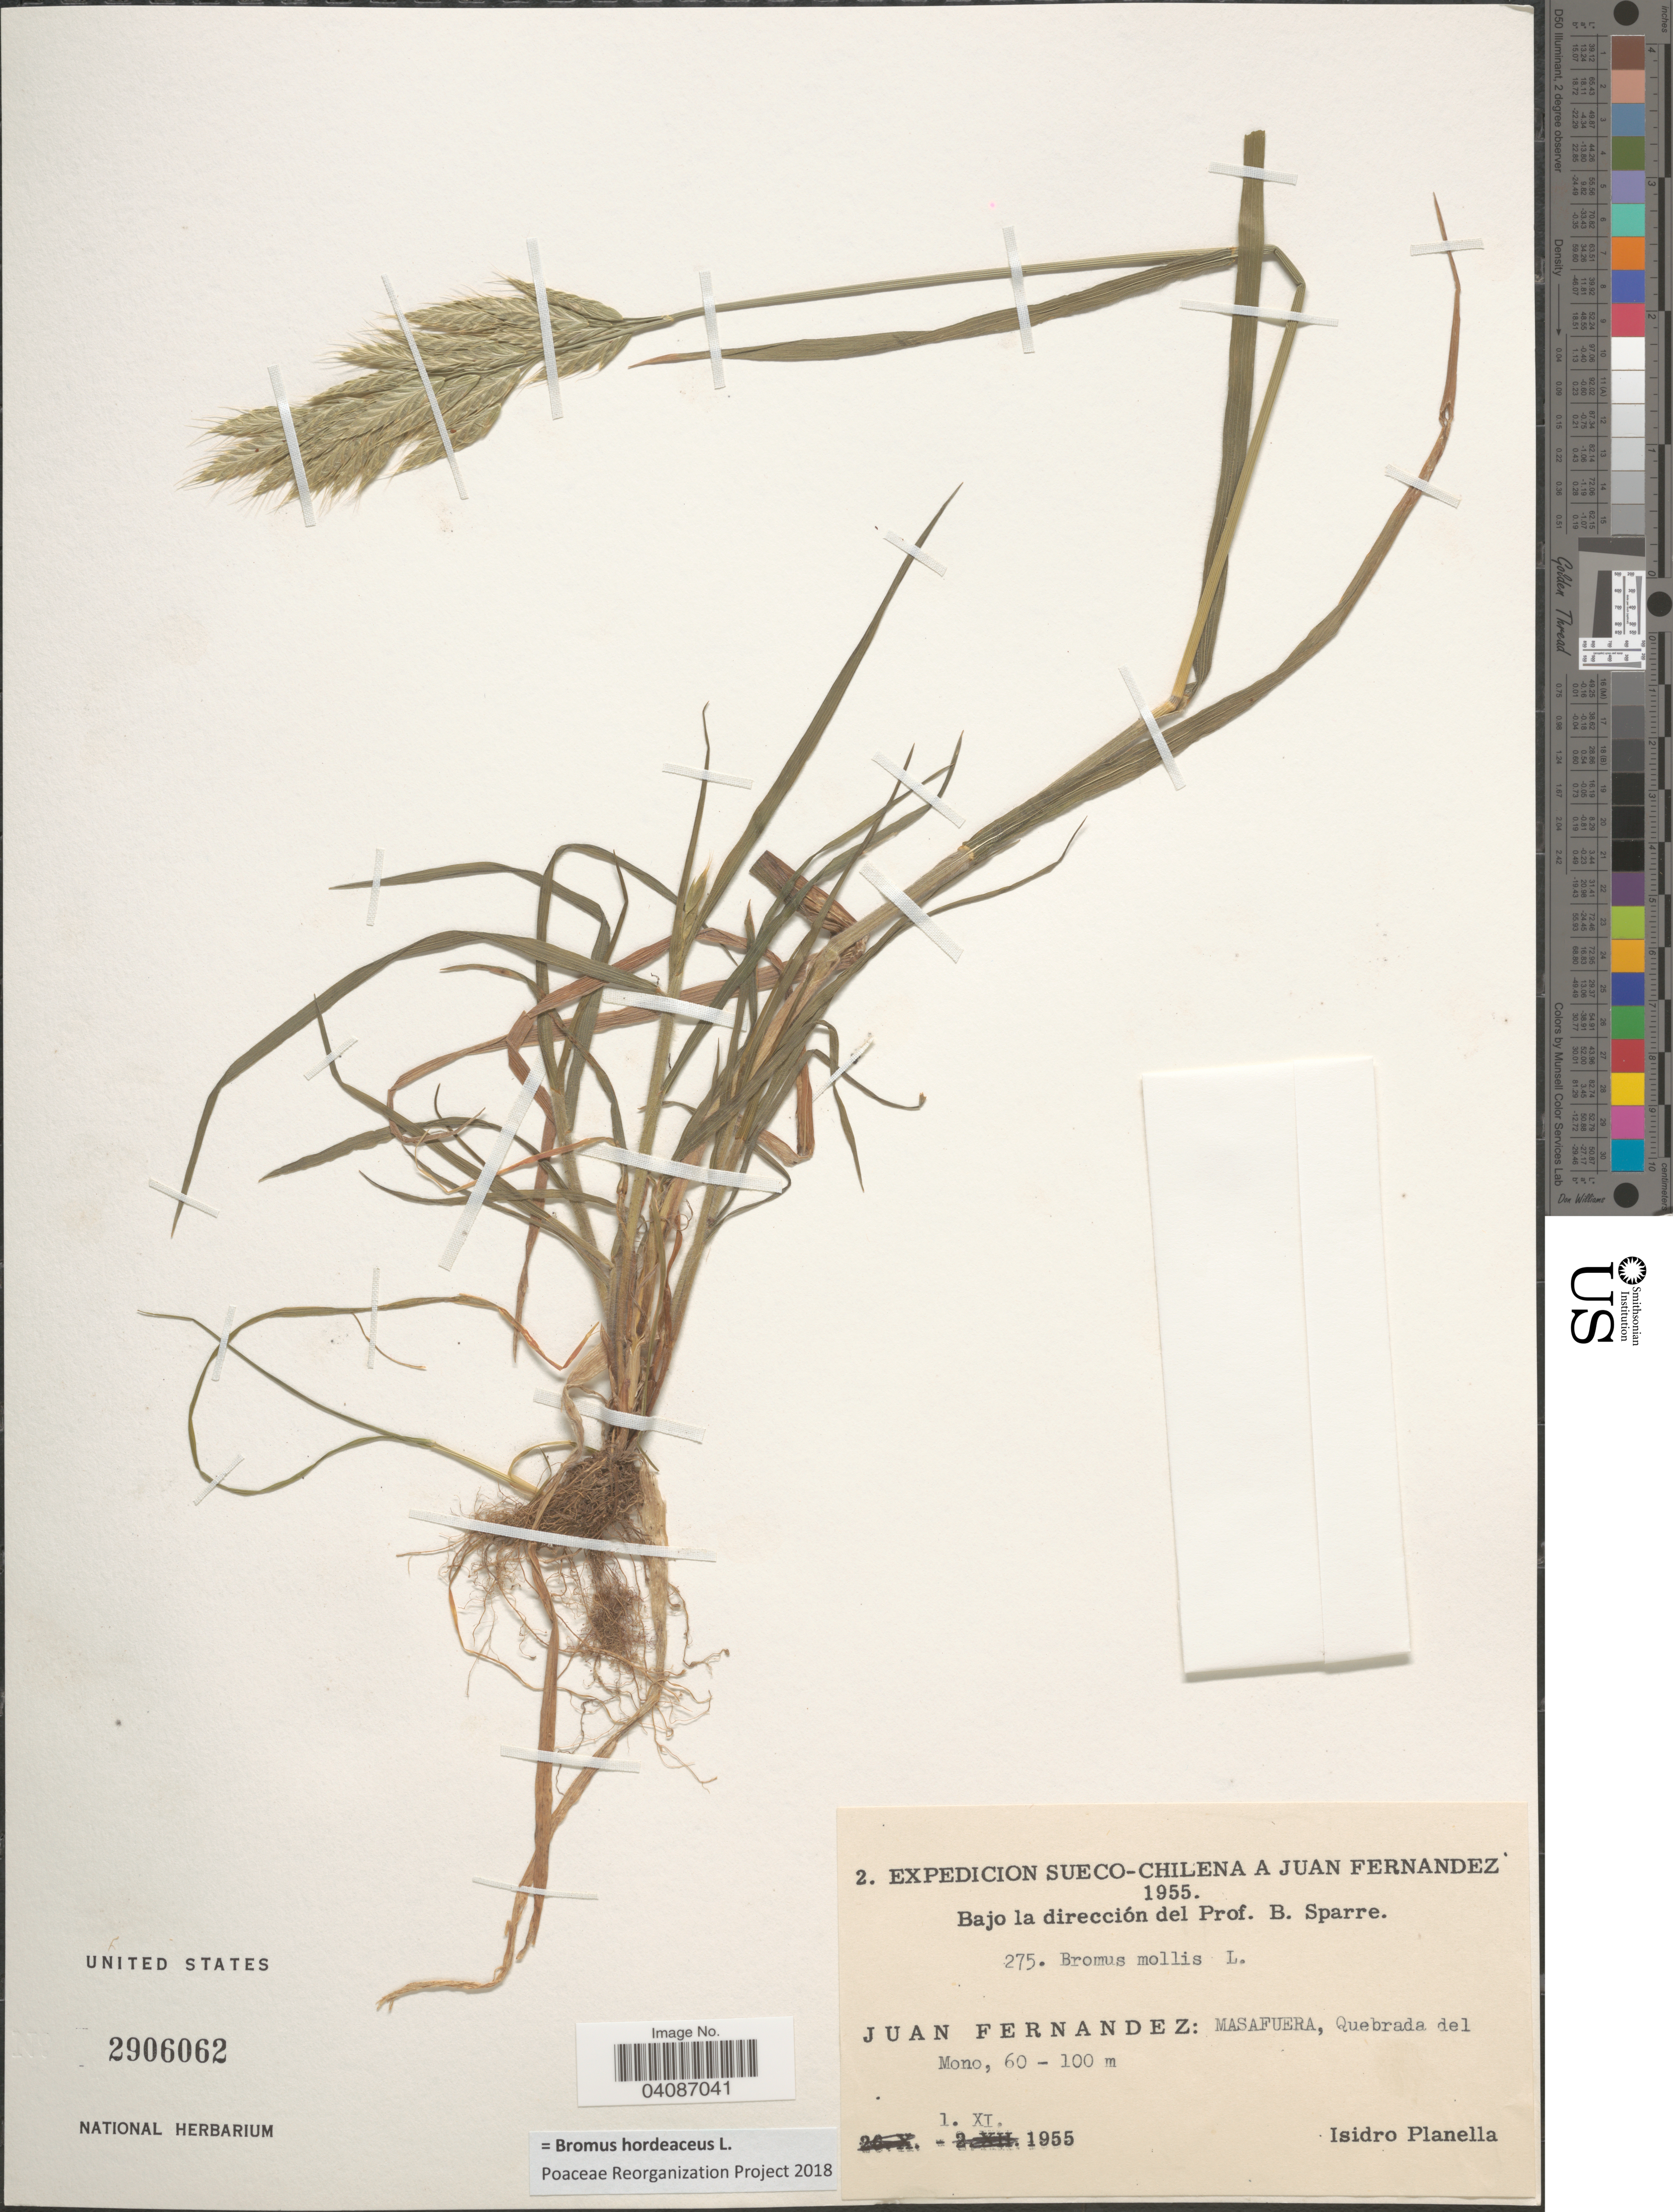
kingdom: Plantae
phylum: Tracheophyta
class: Liliopsida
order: Poales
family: Poaceae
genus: Bromus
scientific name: Bromus hordeaceus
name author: L.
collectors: I. Planella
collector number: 275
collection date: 1955-11-01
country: Chile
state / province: Valparaíso (V)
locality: Expedicion Sueco-Chilena A Juan Fernandez 1955. Juan Fernandez: Masafuera, Quebrada del Mono.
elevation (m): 60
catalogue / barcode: US 2906062